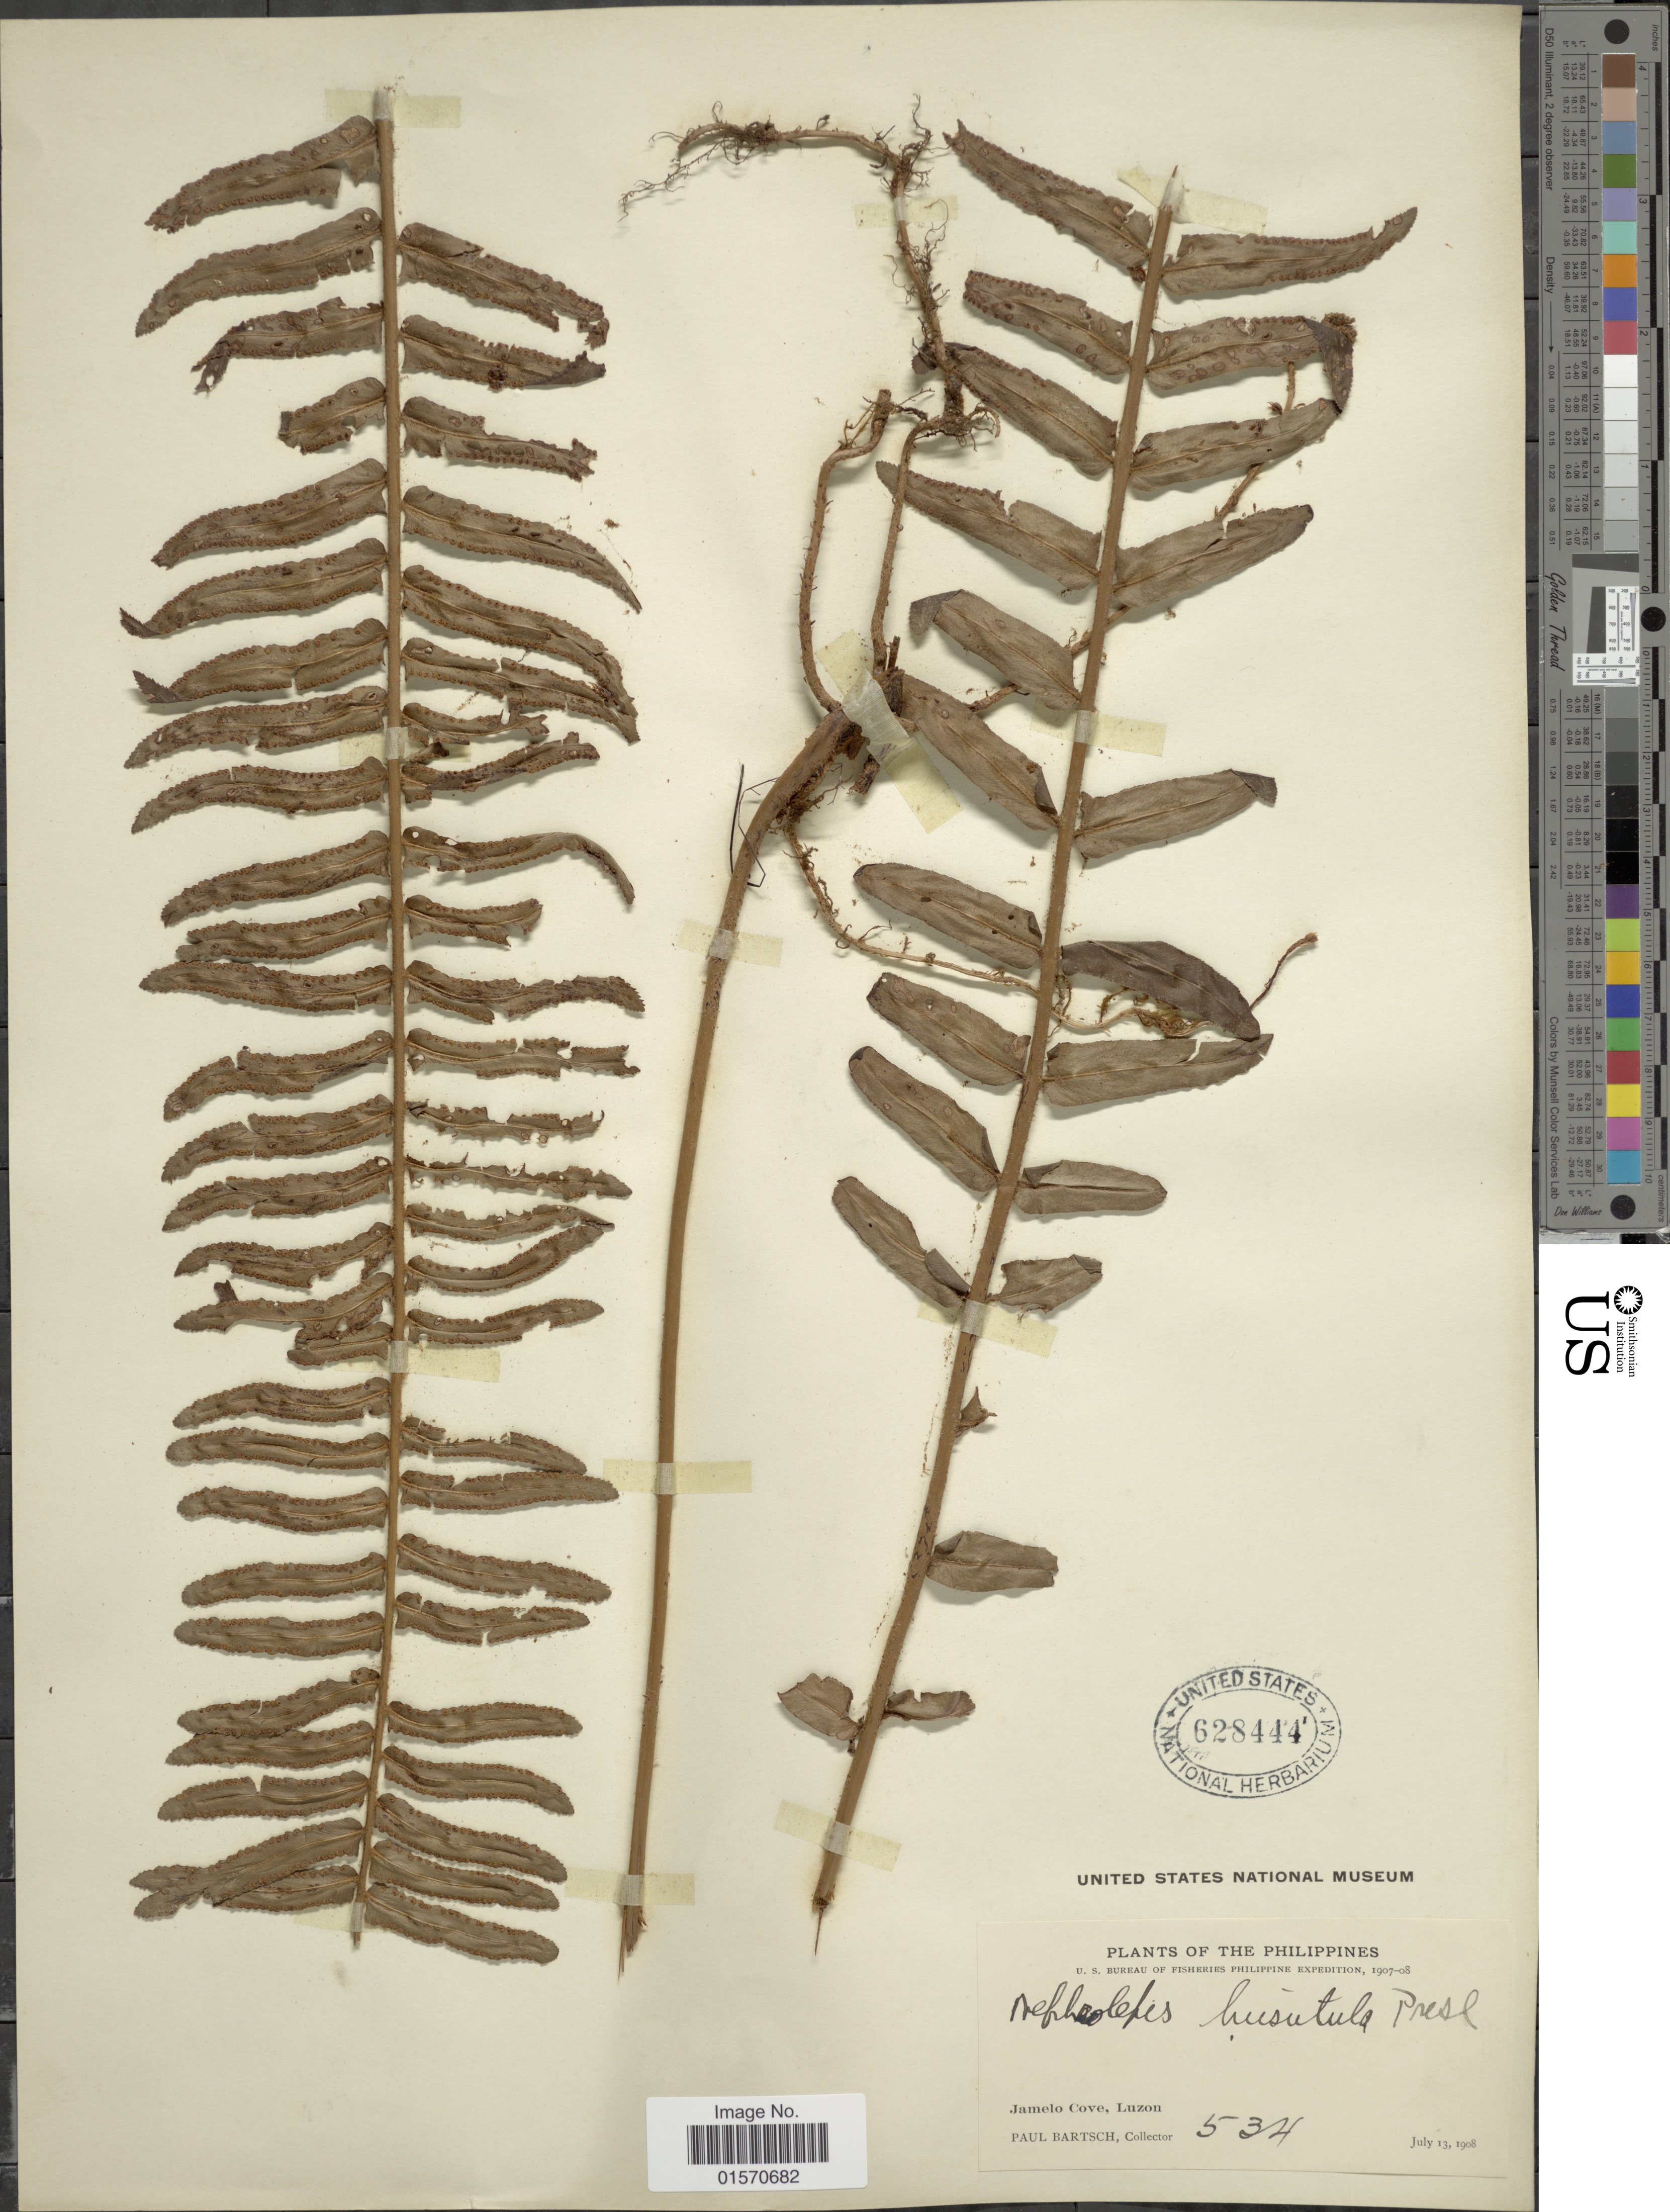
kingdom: Plantae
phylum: Tracheophyta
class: Polypodiopsida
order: Polypodiales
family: Nephrolepidaceae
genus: Nephrolepis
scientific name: Nephrolepis multiflora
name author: (Roxb.) F.M. Jarrett ex C.V. Morton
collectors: P. Bartsch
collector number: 534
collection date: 1908-07-13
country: Philippines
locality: Jamelo Cove, Luzon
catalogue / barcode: US 628444